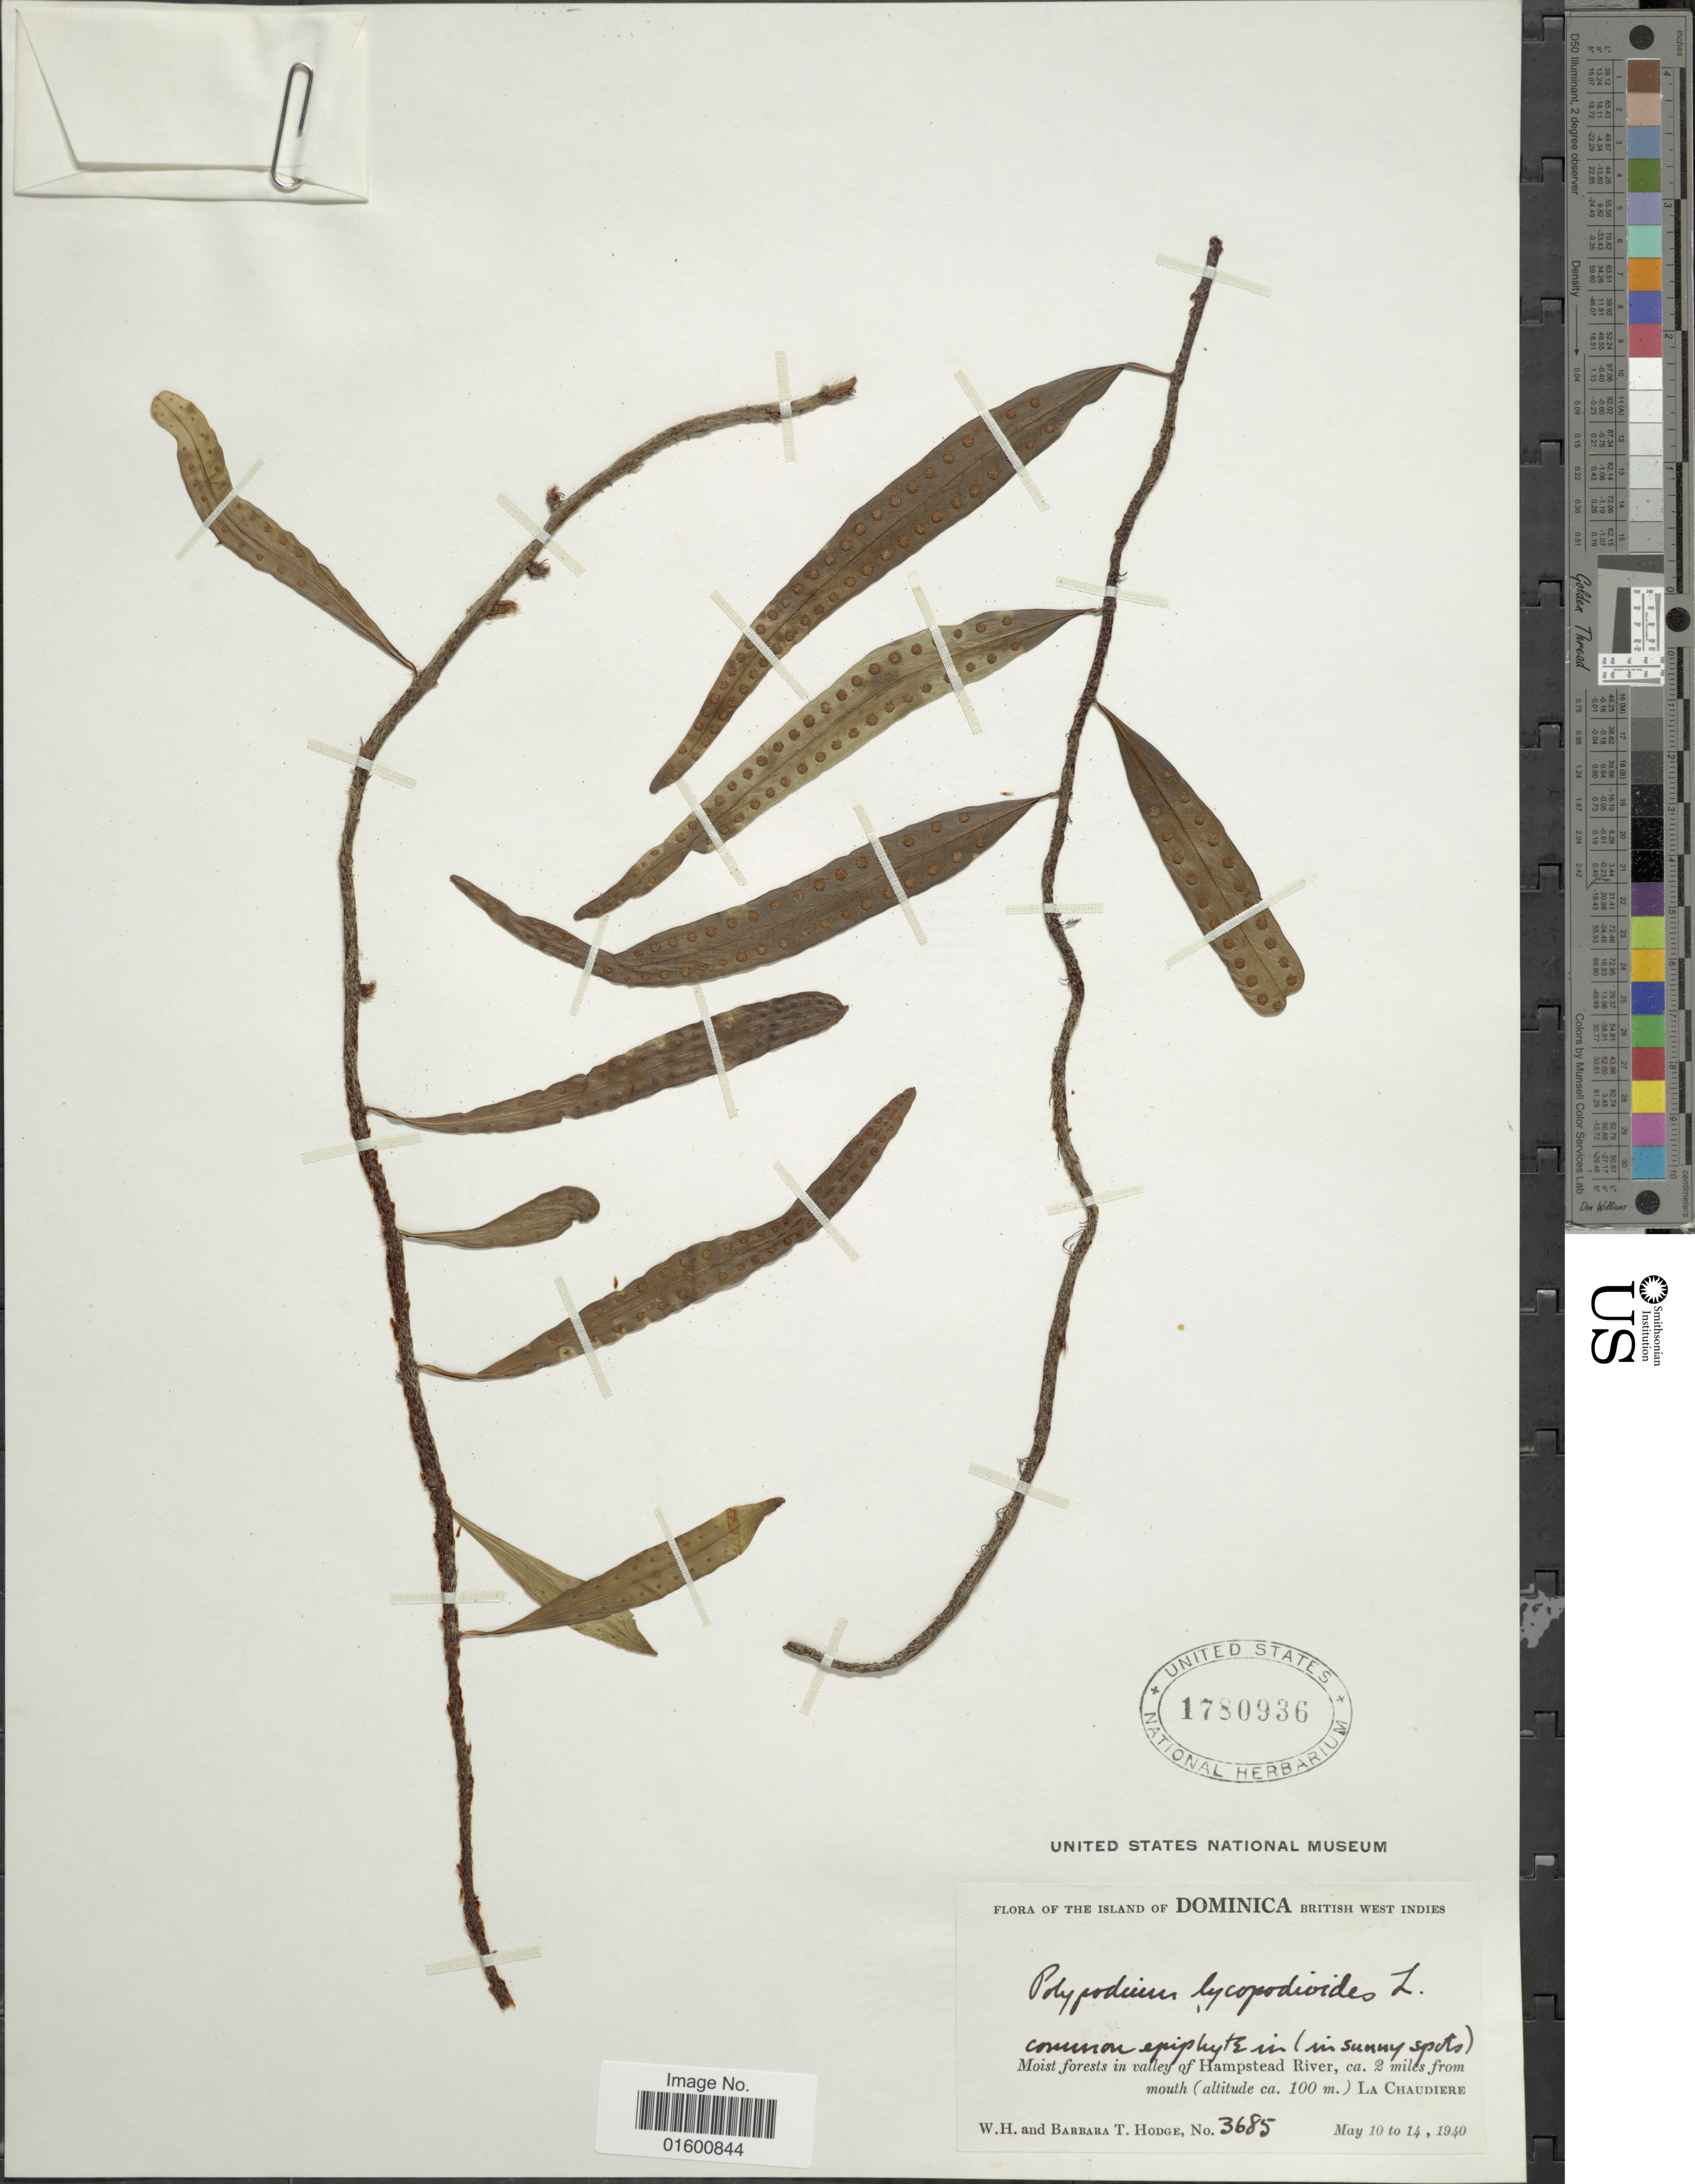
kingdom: Plantae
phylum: Tracheophyta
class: Polypodiopsida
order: Polypodiales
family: Polypodiaceae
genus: Microgramma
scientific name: Microgramma lycopodioides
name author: (L.) Copel.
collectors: W. Hodge & B. Hodge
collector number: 3685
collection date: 1940-05-10/1940-05-14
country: Dominica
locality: Island of Dominica, British West Indies, in valley of Hampstead River, ca 2 miles from mouth, La Chaudiere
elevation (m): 100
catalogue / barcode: US 1780936